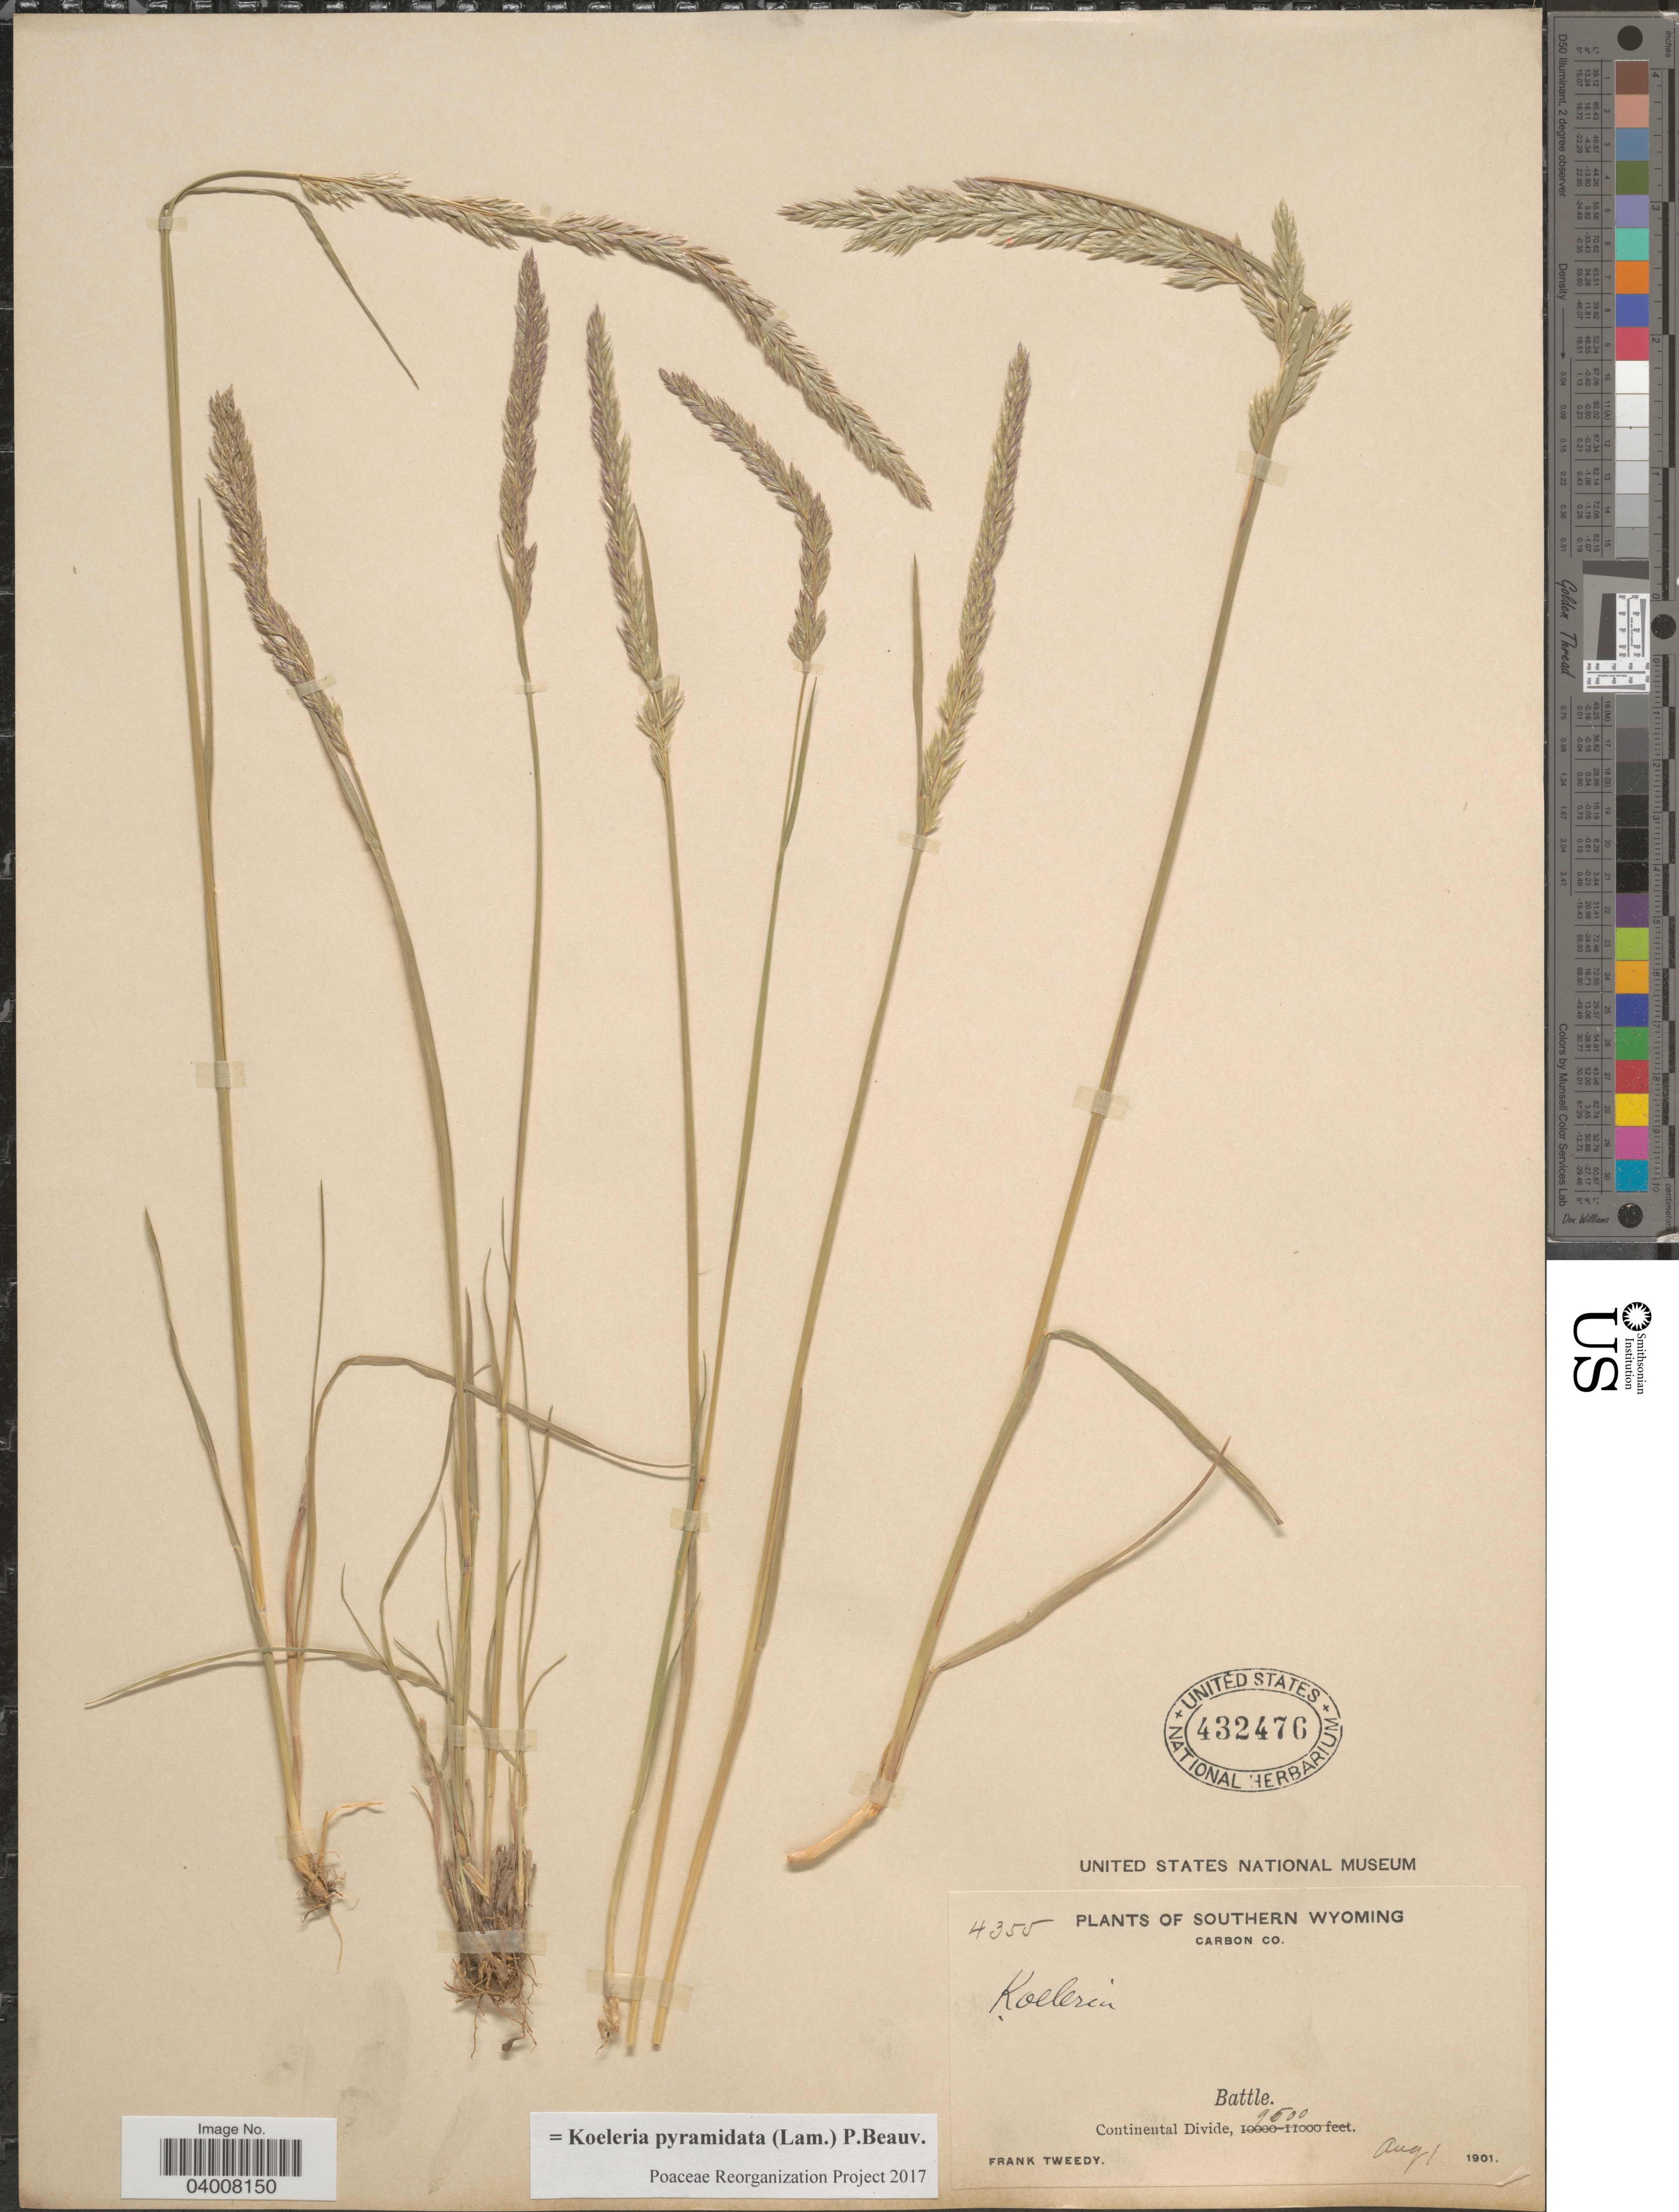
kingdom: Plantae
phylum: Tracheophyta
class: Liliopsida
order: Poales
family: Poaceae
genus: Koeleria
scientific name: Koeleria pyramidata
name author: (Lam.) P. Beauv.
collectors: F. Tweedy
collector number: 4355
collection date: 1901-08-01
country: United States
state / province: Wyoming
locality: Southern Wyoming. Carbon Co. Battle. Continental Divide.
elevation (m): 2896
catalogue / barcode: US 432476